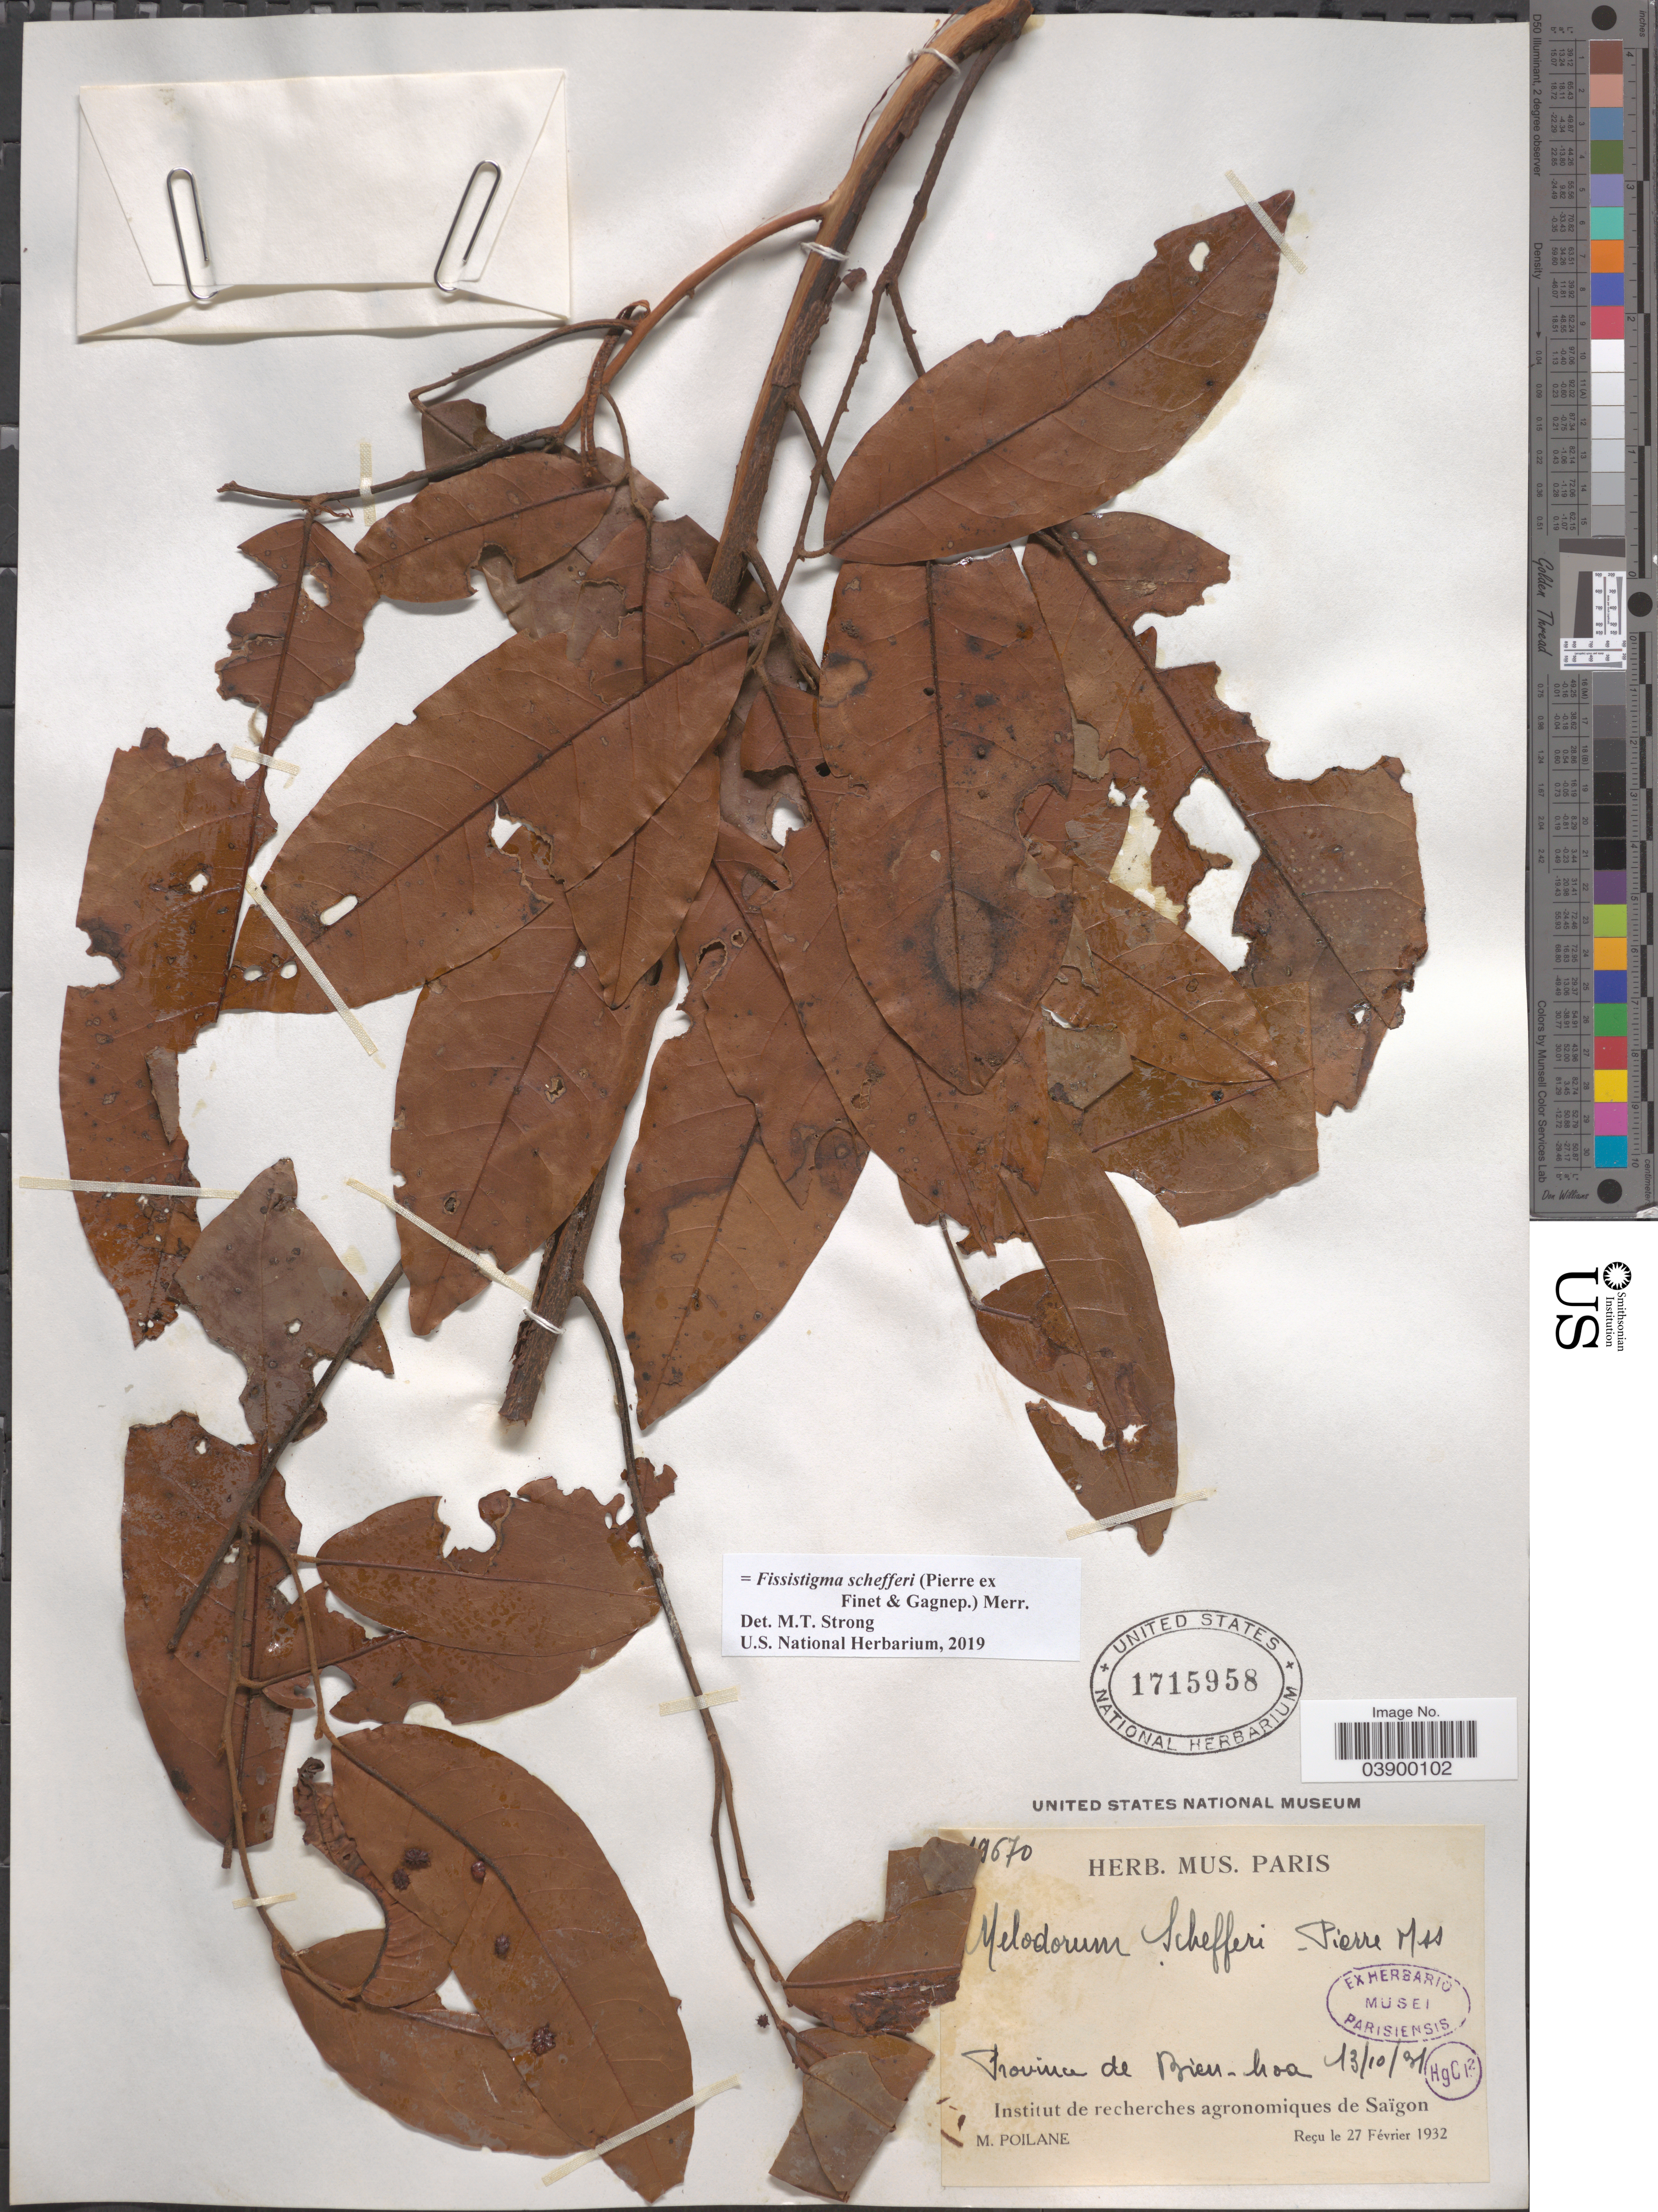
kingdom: Plantae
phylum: Tracheophyta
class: Magnoliopsida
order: Magnoliales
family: Annonaceae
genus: Fissistigma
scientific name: Fissistigma schefferi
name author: (Pierre ex Finet & Gagnep.) Merr.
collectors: M. Poilane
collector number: !670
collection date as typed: Transcribed d/m/y: 13/10/31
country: Vietnam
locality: Province de Bien-hoa.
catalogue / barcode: US 1715958